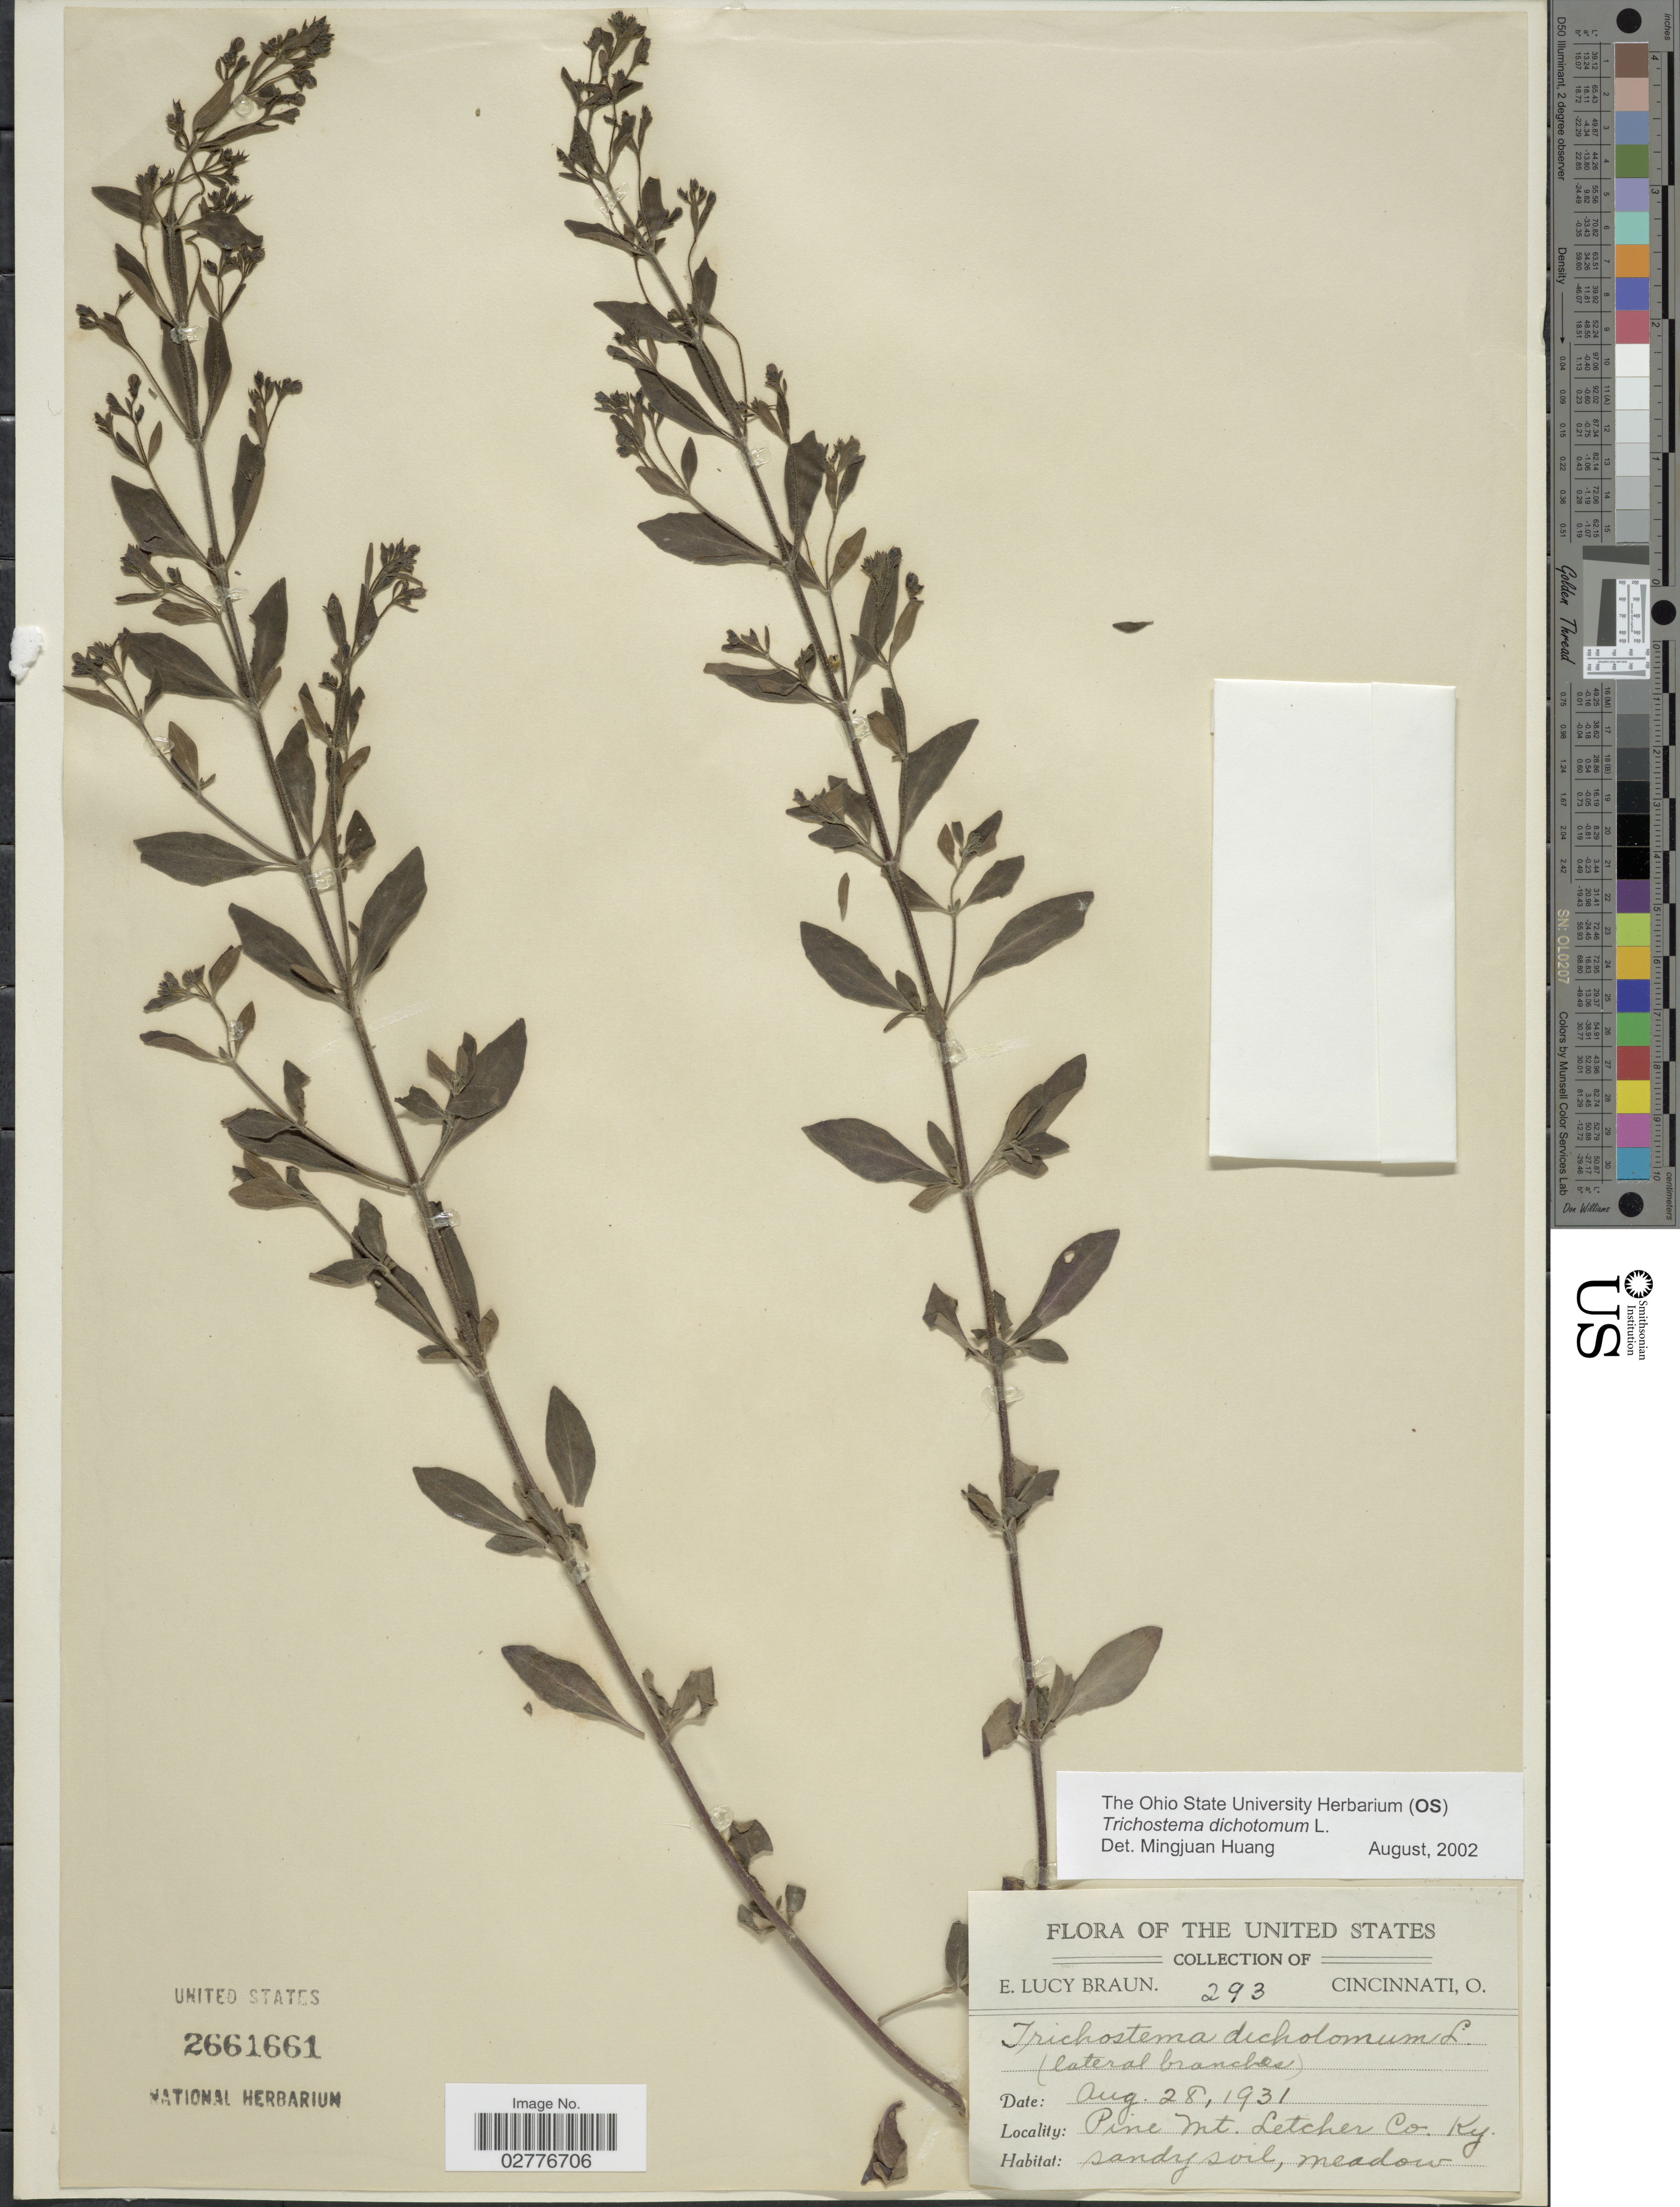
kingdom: Plantae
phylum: Tracheophyta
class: Magnoliopsida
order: Lamiales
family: Lamiaceae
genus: Trichostema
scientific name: Trichostema dichotomum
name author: L.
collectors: E. L. Braun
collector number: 293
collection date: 1931-08-28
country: United States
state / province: Kentucky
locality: Pine Mt. Letcher Co.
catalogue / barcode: US 2661661